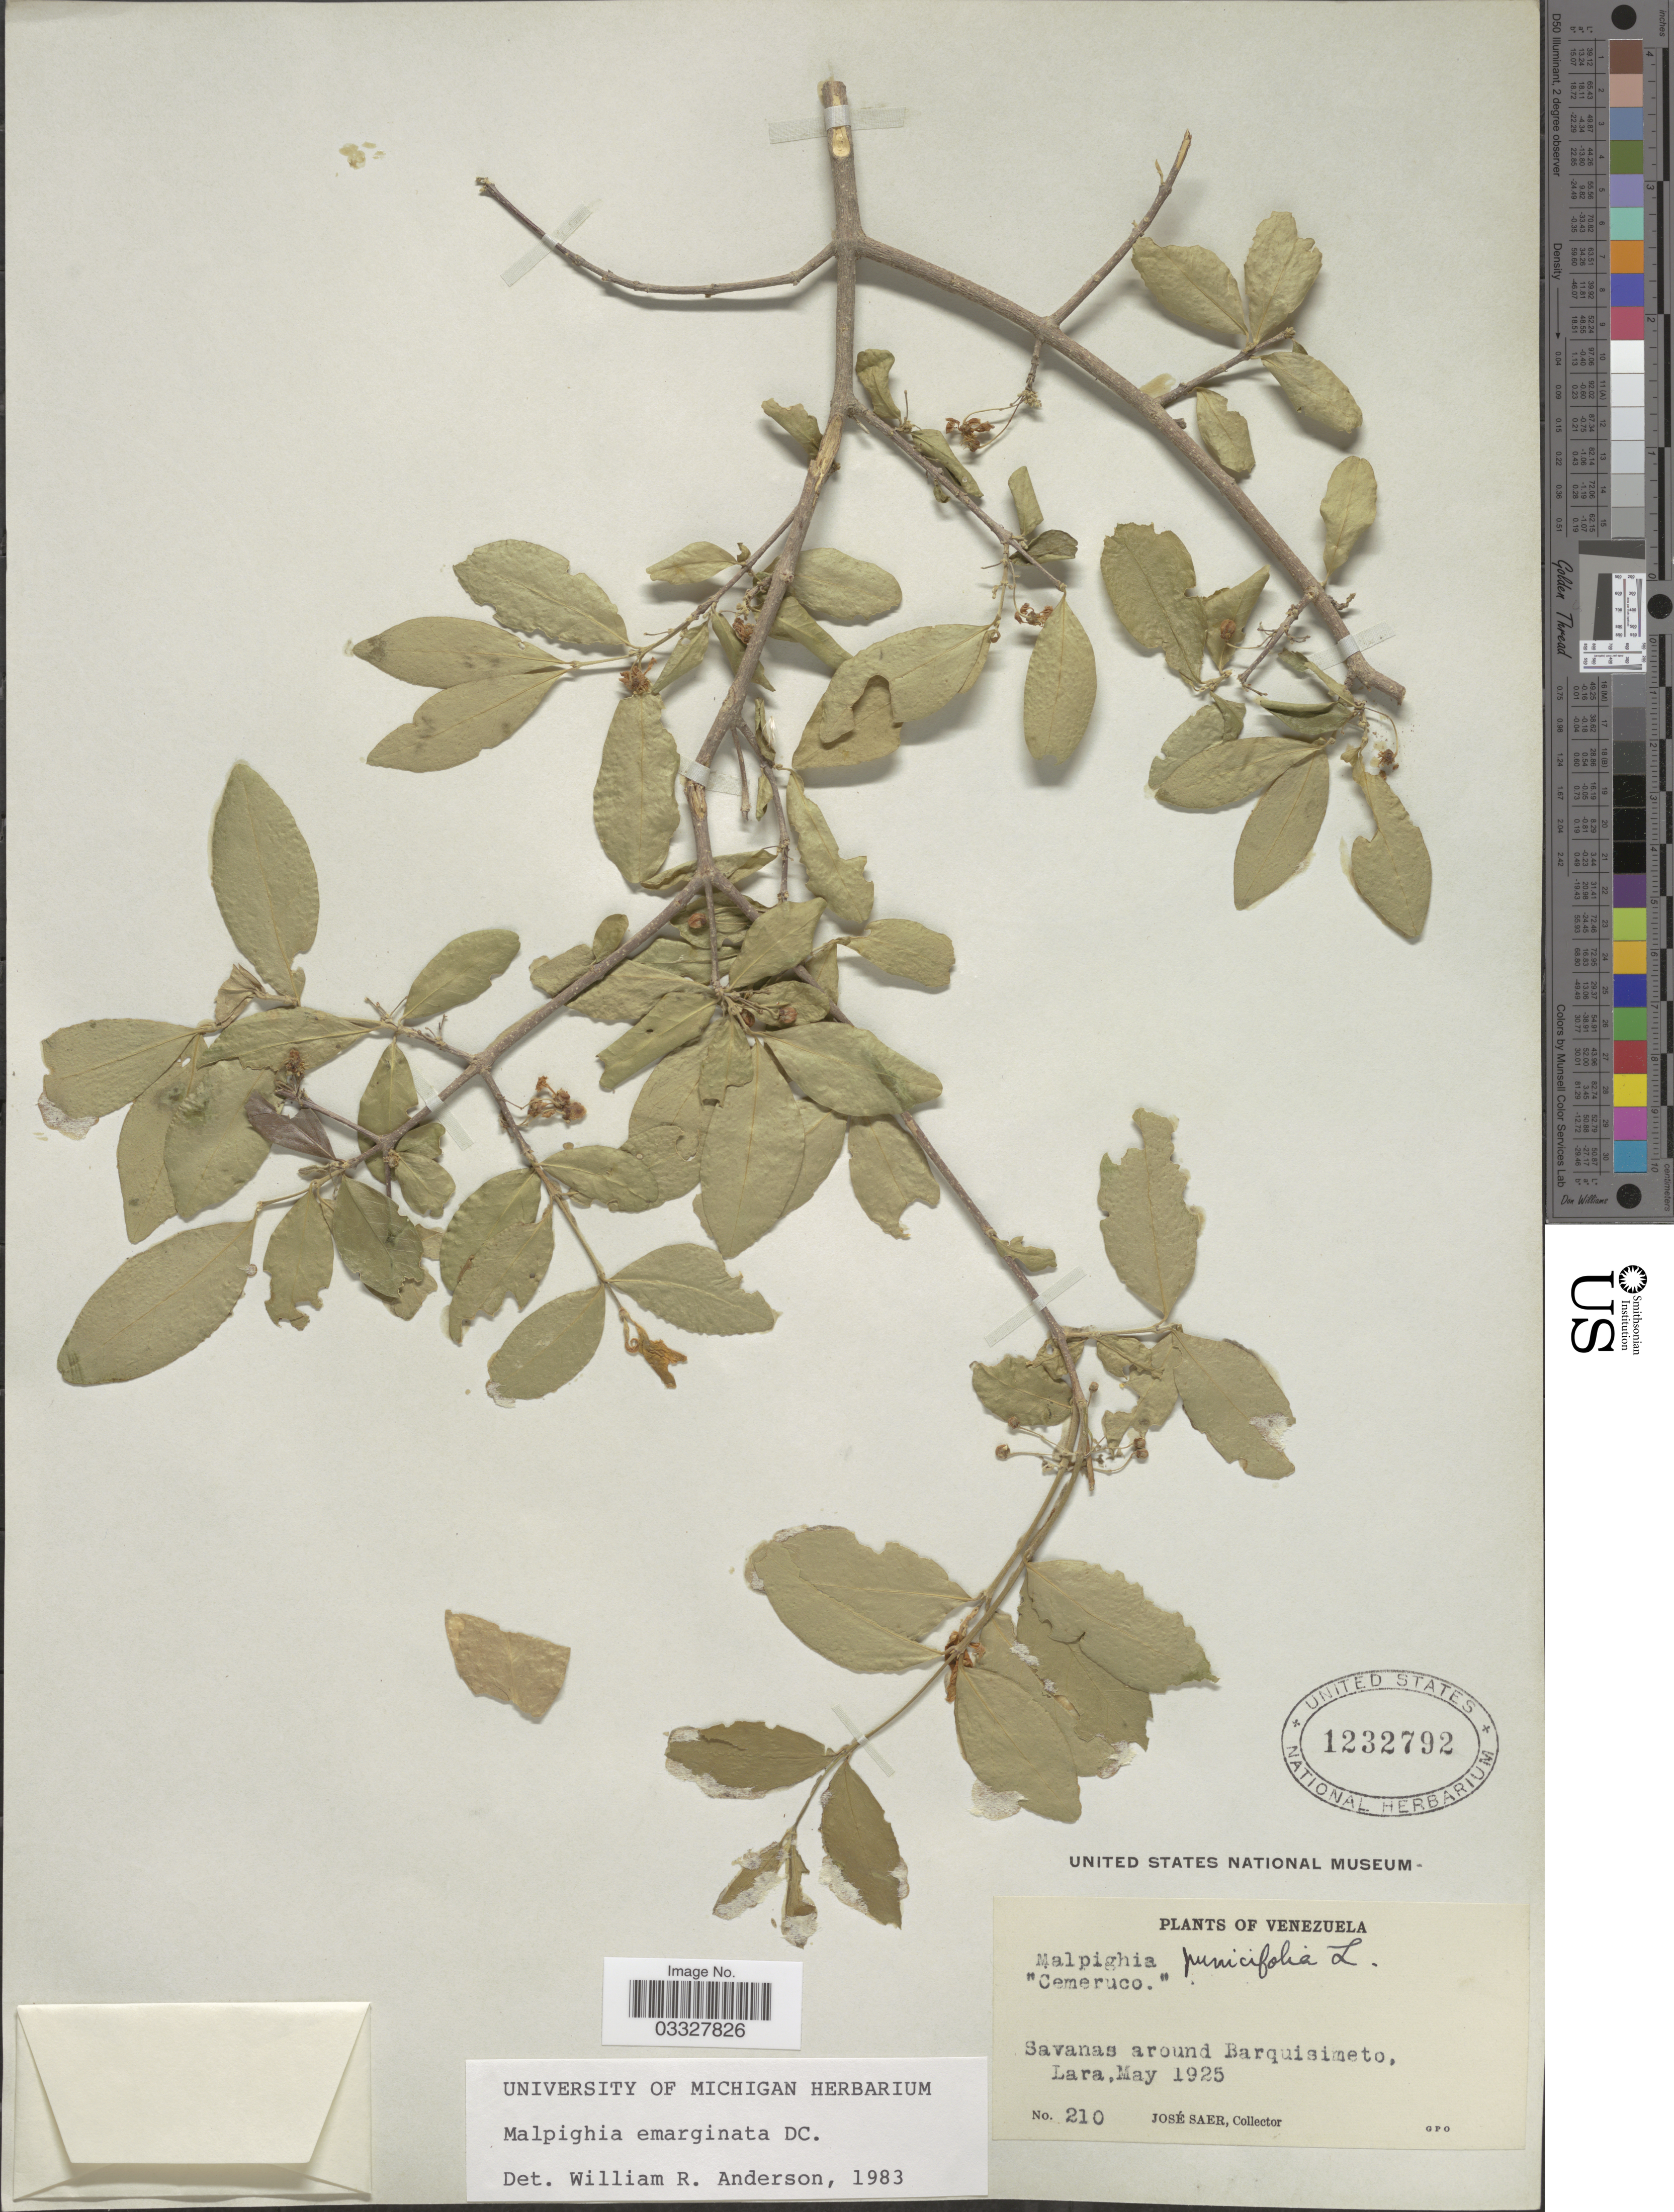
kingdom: Plantae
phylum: Tracheophyta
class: Magnoliopsida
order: Malpighiales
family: Malpighiaceae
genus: Malpighia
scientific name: Malpighia emarginata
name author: DC.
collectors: J. Saer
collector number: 210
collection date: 1925-05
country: Venezuela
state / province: Lara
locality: Savanas around Barquiaimeto.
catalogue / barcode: US 1232792